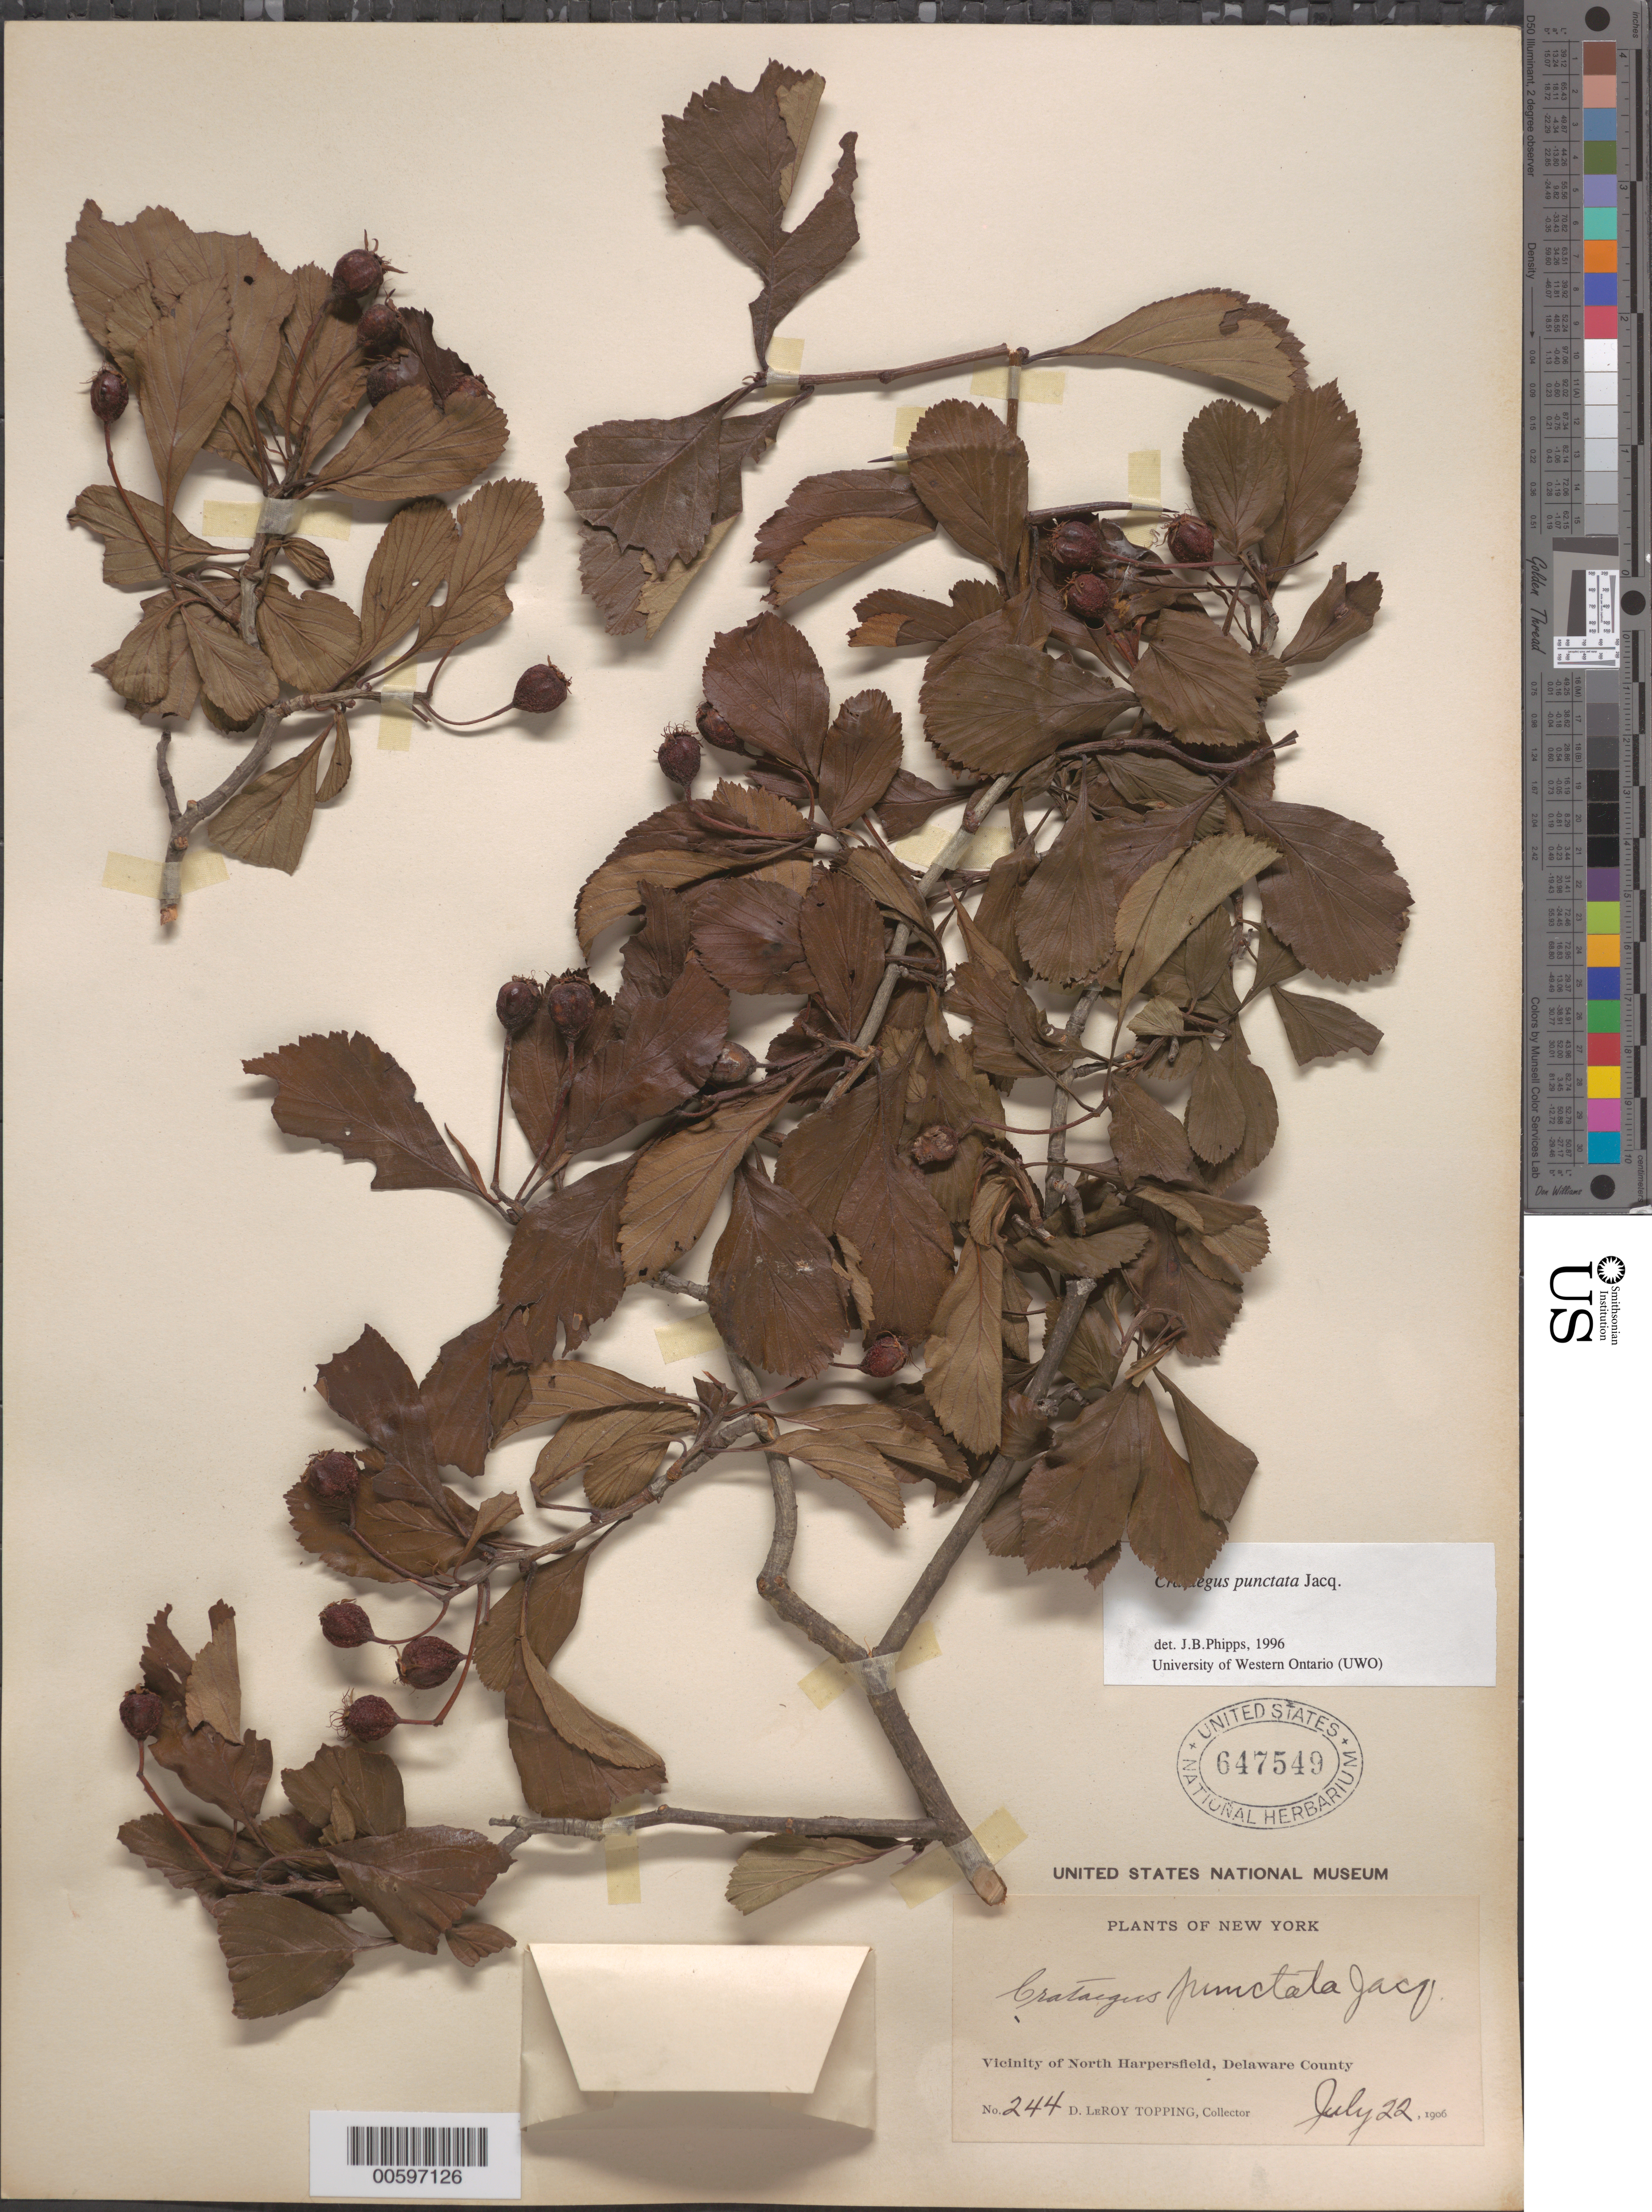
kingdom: Plantae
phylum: Tracheophyta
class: Magnoliopsida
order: Rosales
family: Rosaceae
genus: Crataegus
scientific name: Crataegus punctata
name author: Jacq.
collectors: D. L. Topping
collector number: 244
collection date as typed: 22 Jul 1906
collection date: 1906-07-22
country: United States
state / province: New York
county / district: Delaware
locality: Vicinity of North Harpersfield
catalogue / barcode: US 647549